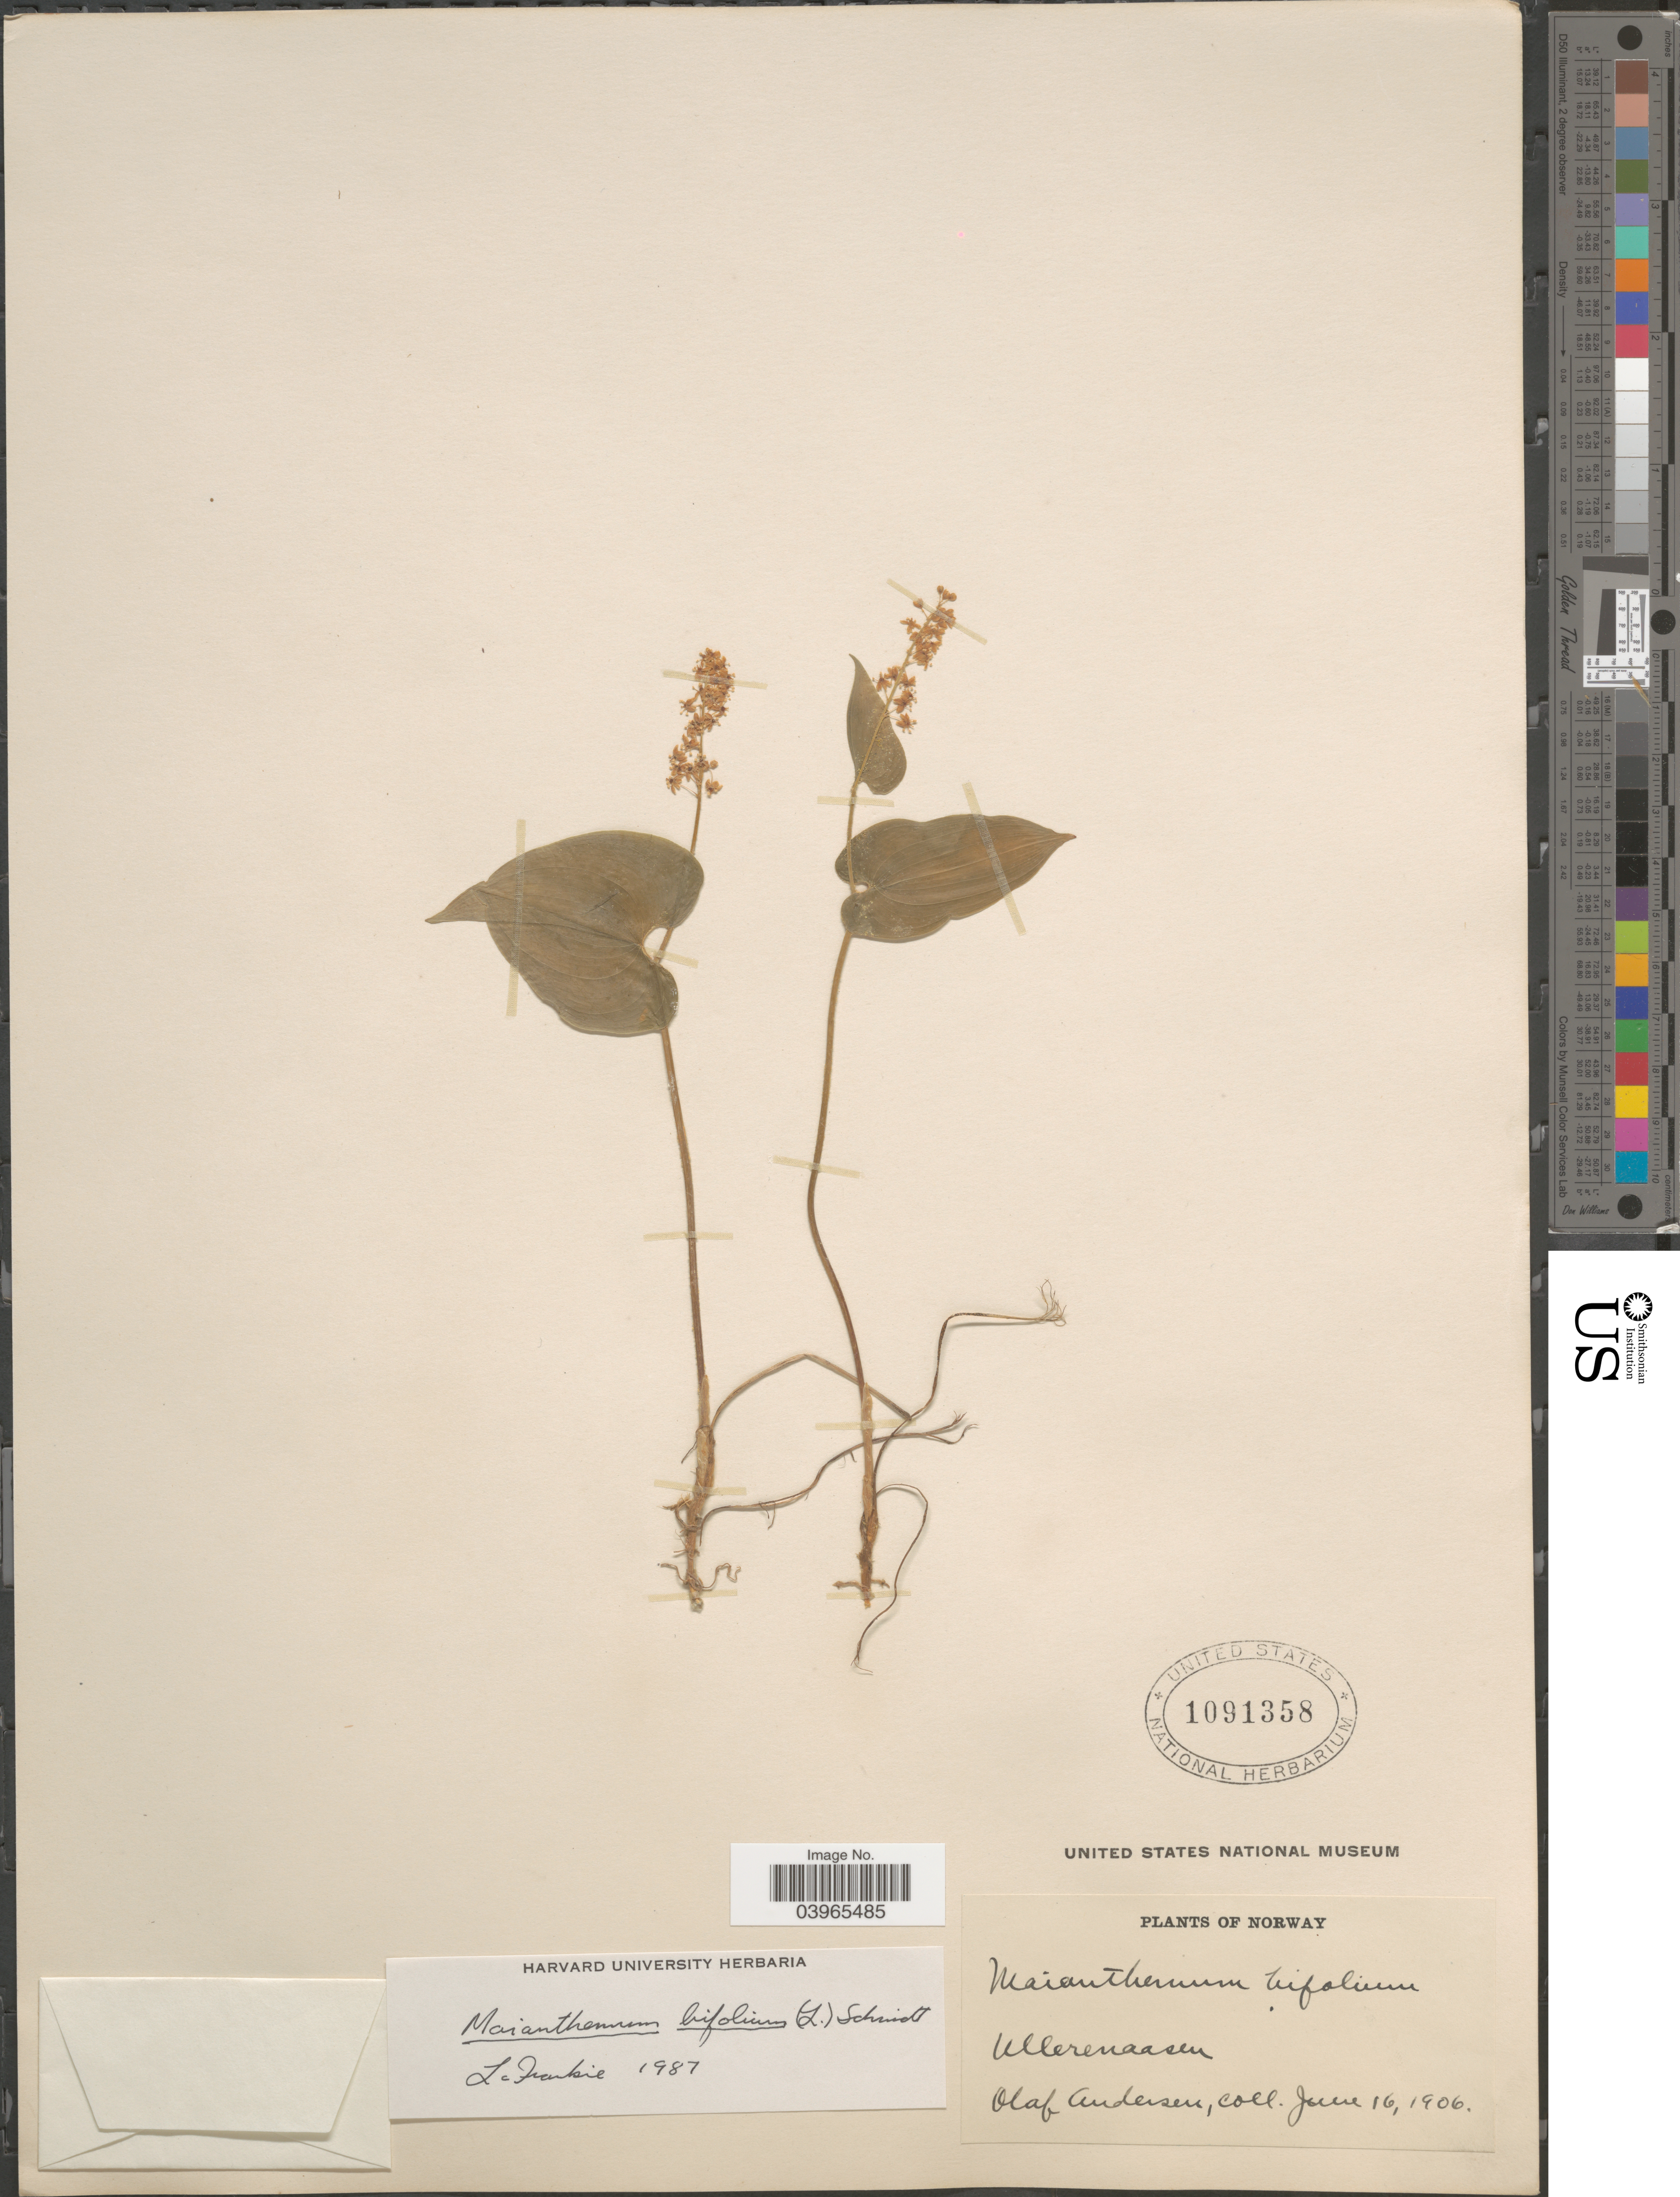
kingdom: Plantae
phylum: Tracheophyta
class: Liliopsida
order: Asparagales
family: Asparagaceae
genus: Maianthemum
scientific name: Maianthemum bifolium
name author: (L.) F.W. Schmidt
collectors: O. Andersen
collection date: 1906-06-16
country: Norway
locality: Ullerenaasen.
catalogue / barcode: US 1091358